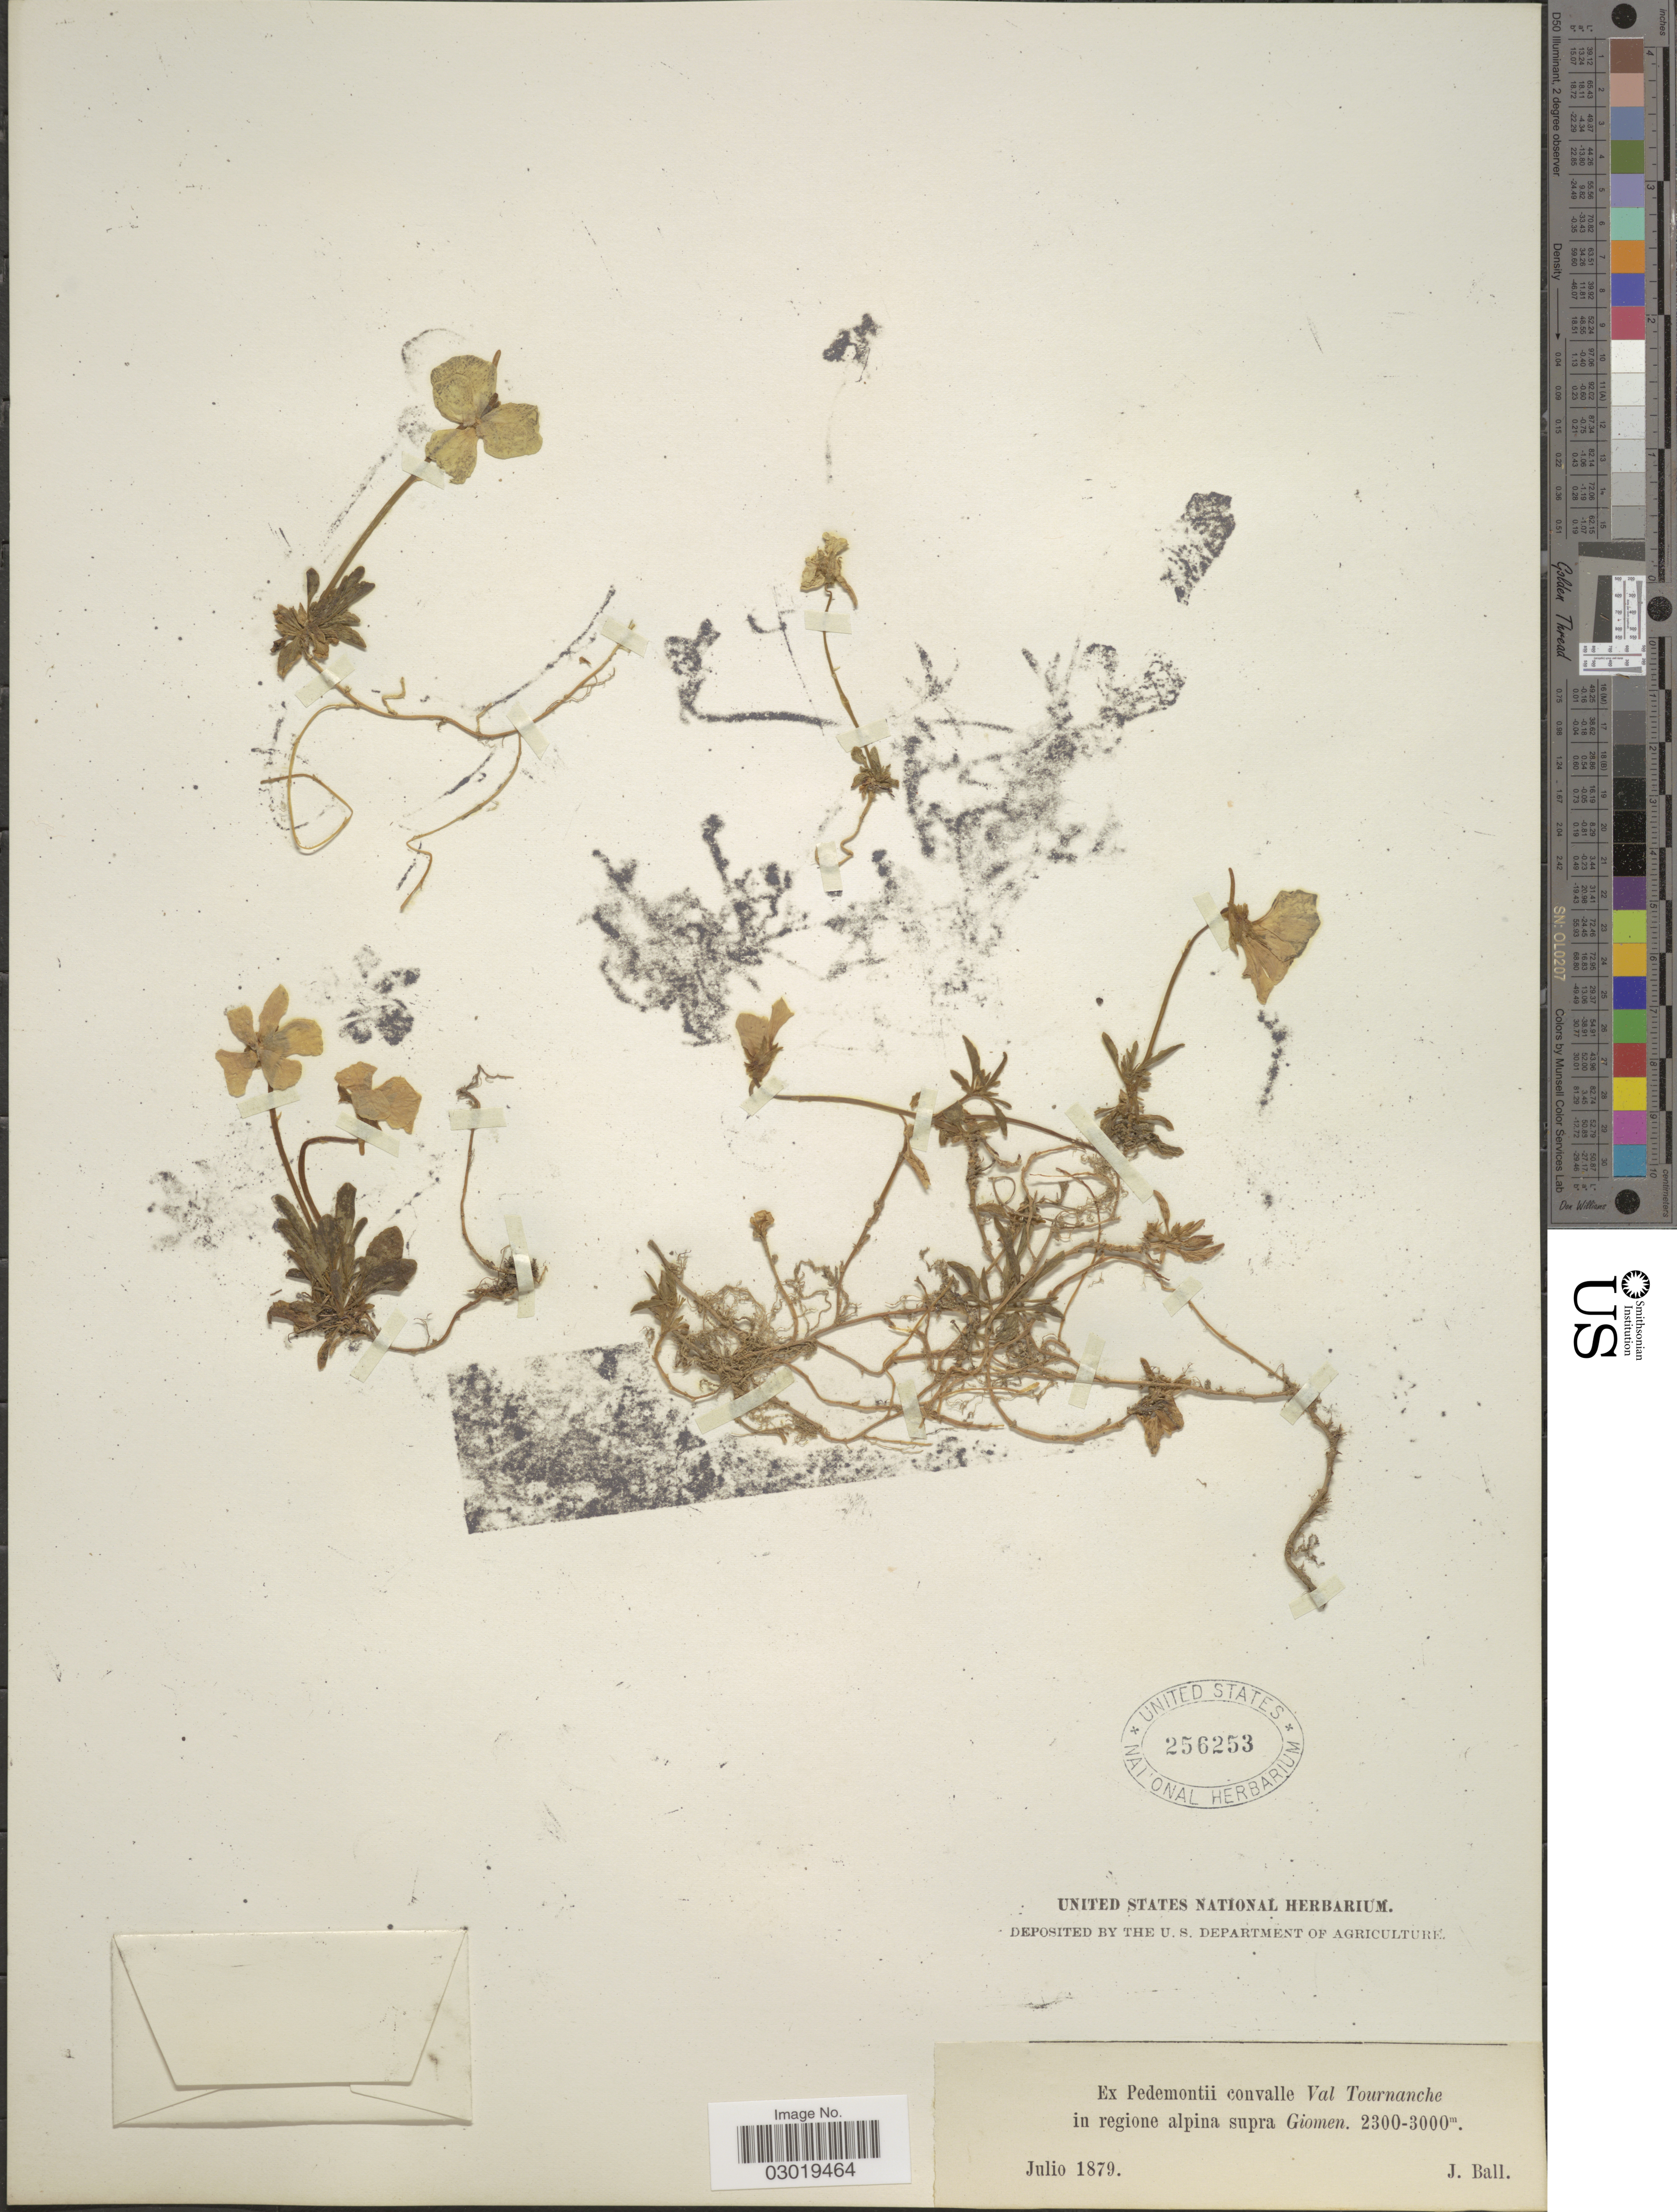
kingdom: Plantae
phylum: Tracheophyta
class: Magnoliopsida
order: Malpighiales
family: Violaceae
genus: Viola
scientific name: Viola sp.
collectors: J. Ball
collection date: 1879-07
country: Italy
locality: Pedemontii convalle Val Tournanche in regione alpina supra Giomen.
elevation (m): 2300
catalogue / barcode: US 256253